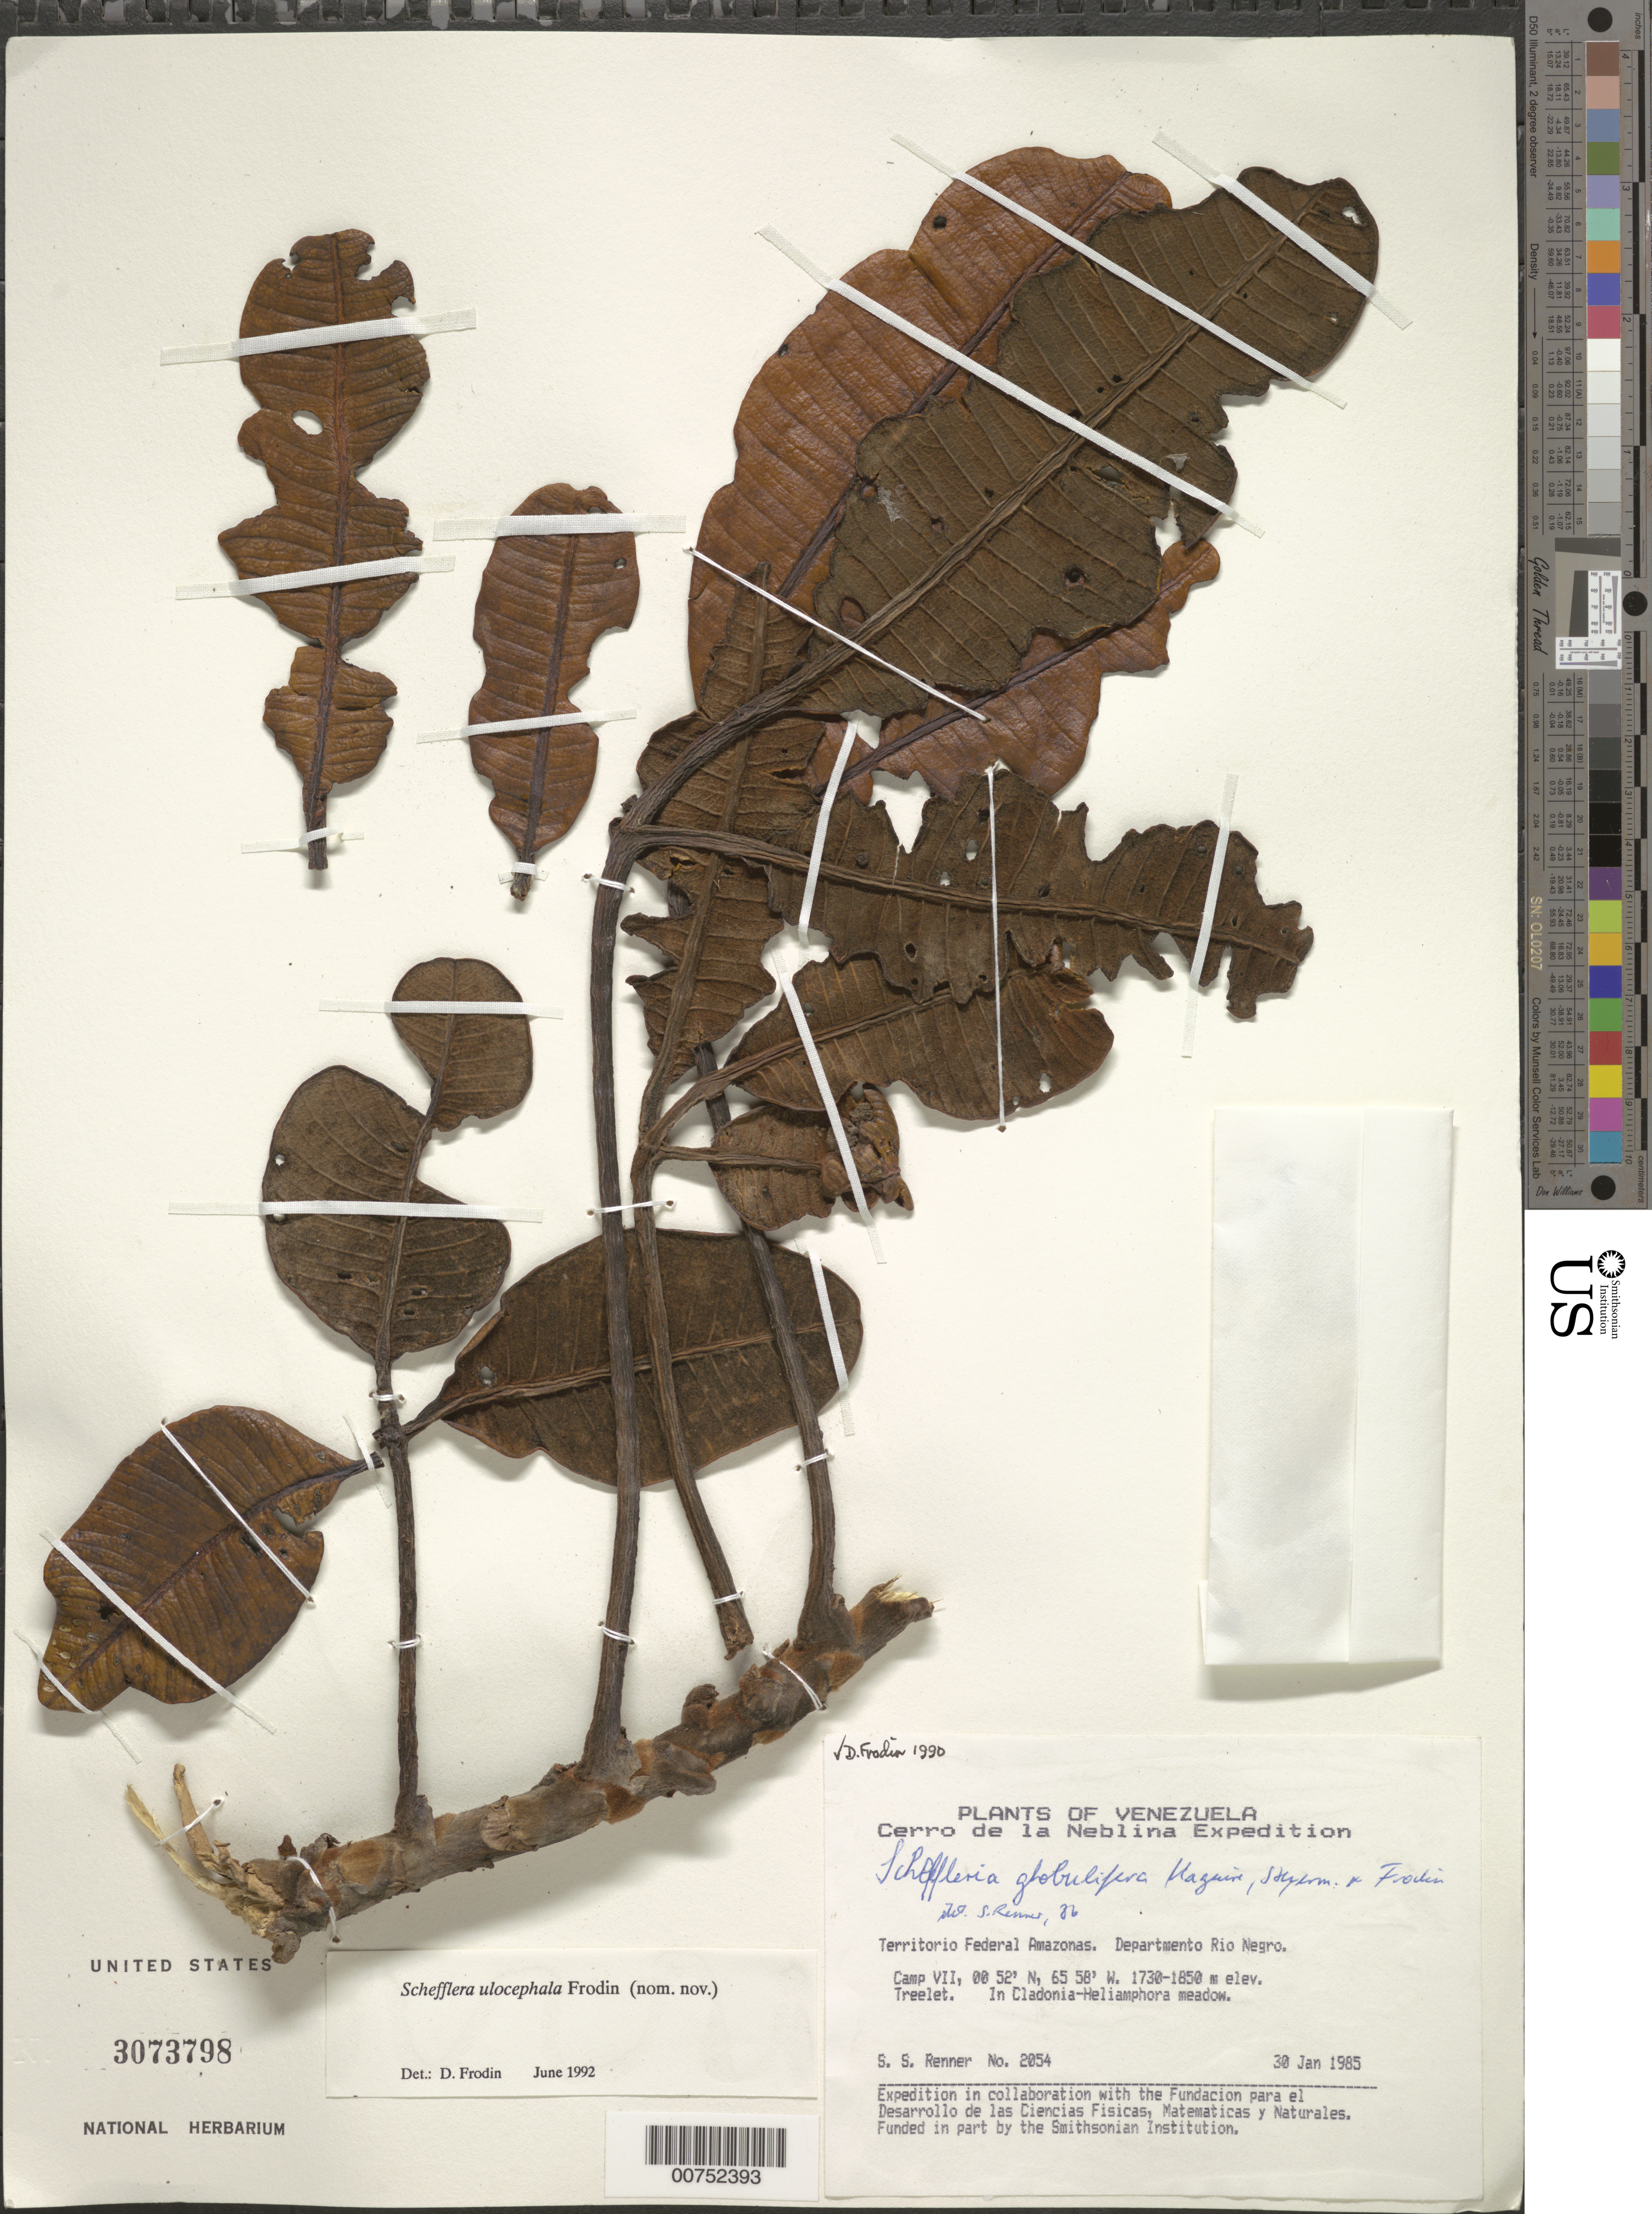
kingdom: Plantae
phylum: Tracheophyta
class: Magnoliopsida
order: Apiales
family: Araliaceae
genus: Schefflera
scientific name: Schefflera ulocephala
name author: Frodin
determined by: Frodin, D. G.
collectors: S. S. Renner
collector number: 2054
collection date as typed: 30-Jan-85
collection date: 1985-01-30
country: Venezuela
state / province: Amazonas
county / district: Río Negro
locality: Cerro de la Neblina, Camp VII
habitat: Cladonia-Heliamphora meadow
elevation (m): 1730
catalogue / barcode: US 3073798